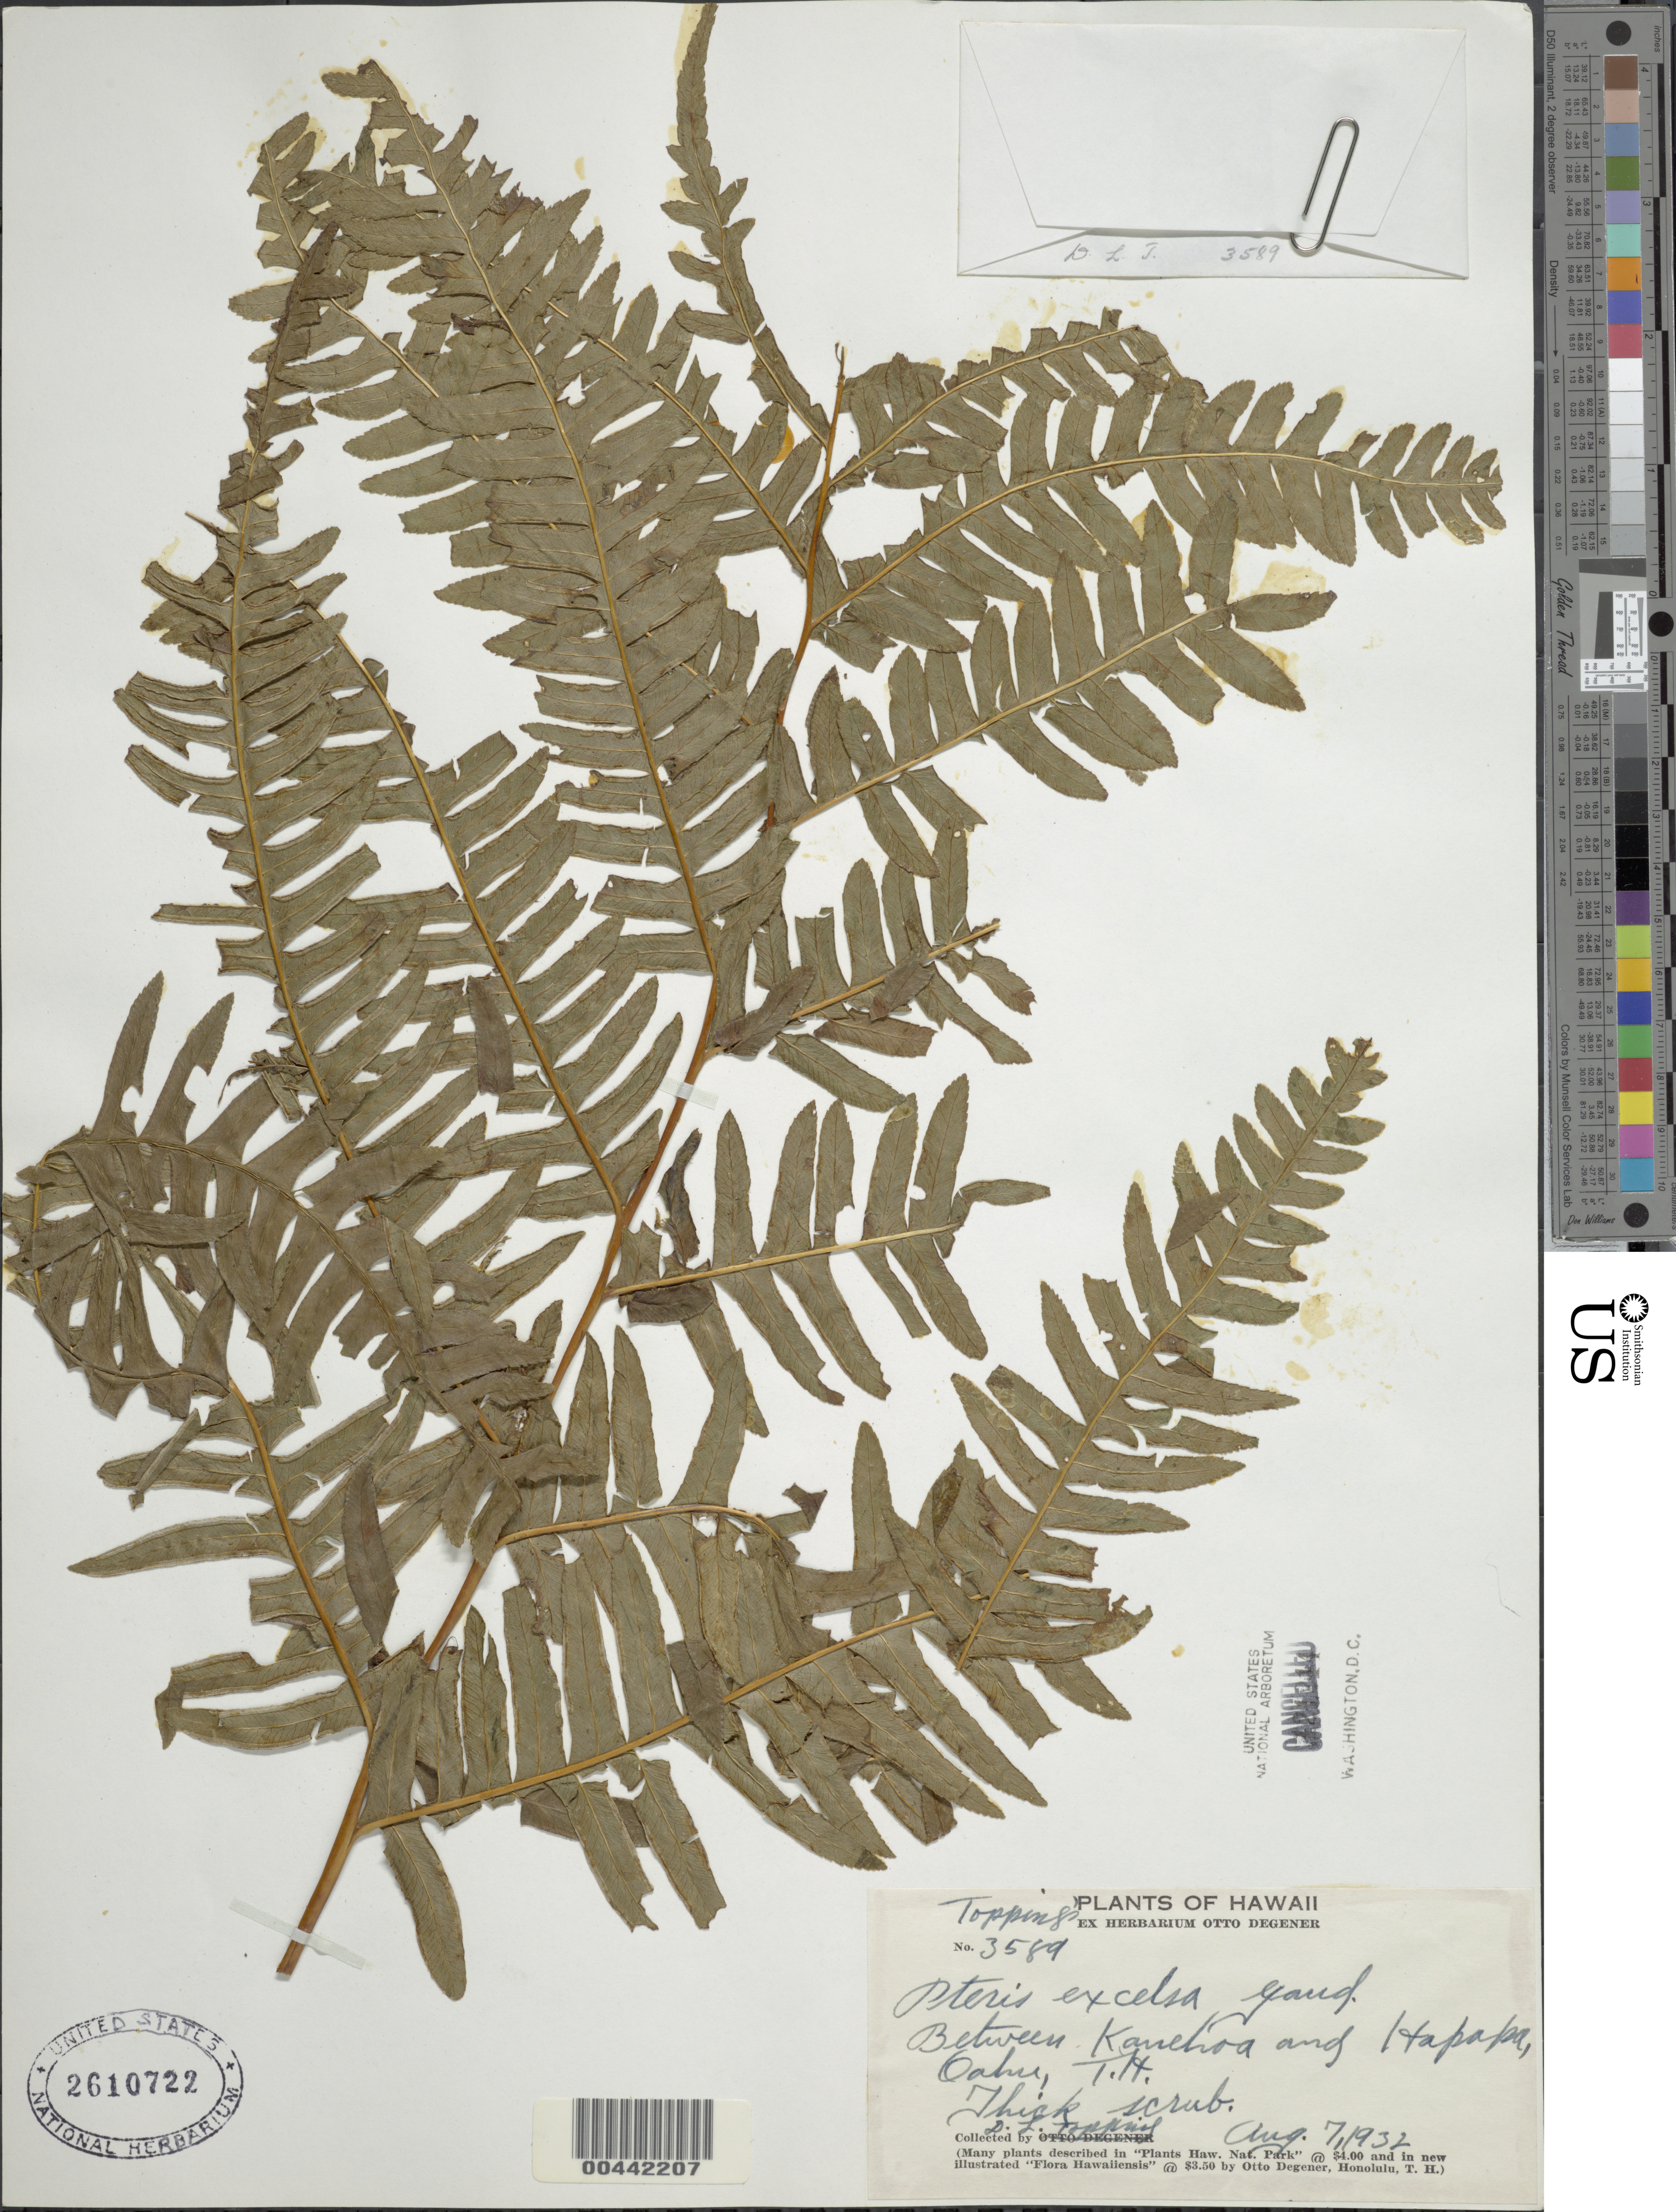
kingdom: Plantae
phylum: Tracheophyta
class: Polypodiopsida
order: Polypodiales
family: Pteridaceae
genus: Pteris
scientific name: Pteris terminalis var. terminalis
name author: Wall.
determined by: Wagner, W. L., (BOT), Smithsonian Institution - National Museum of Natural History (UNITED STATES)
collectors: D. L. Topping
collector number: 3589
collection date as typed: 7 Aug 1932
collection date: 1932-08-07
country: United States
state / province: Hawaii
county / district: Honolulu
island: Oahu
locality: Between Kanehoa and Hapapa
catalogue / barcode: US 2610722